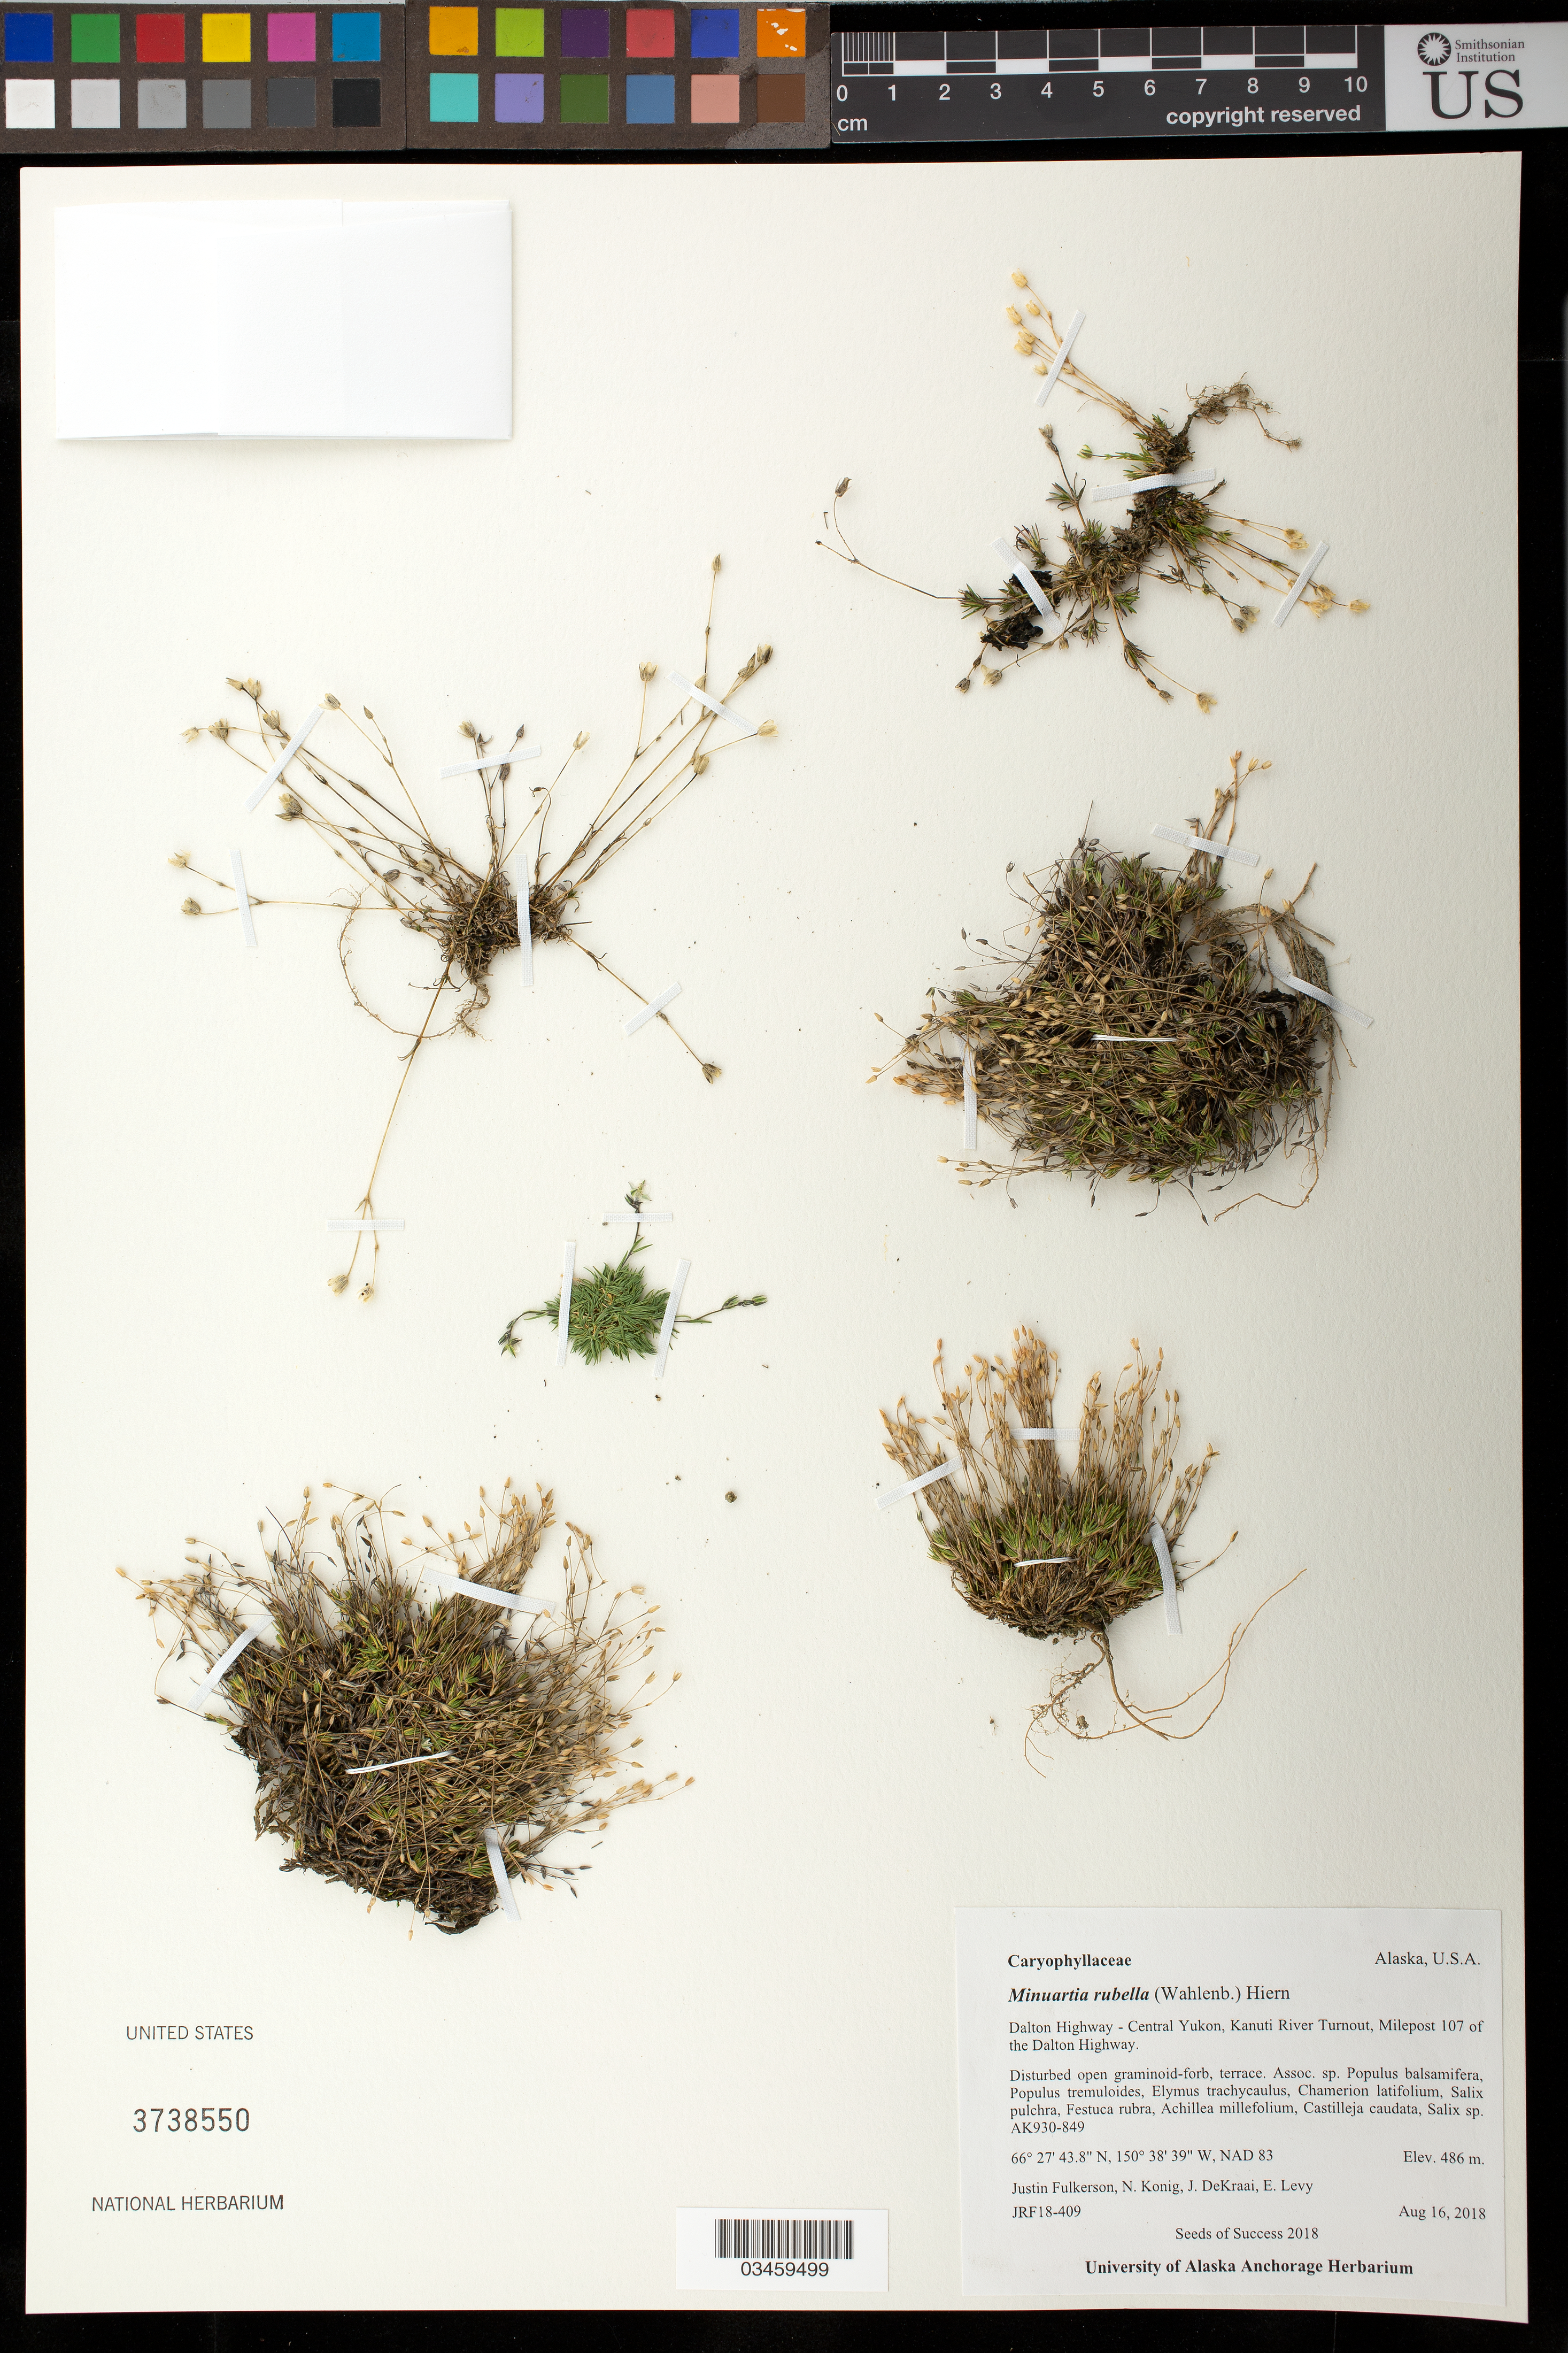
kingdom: Plantae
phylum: Tracheophyta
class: Magnoliopsida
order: Caryophyllales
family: Caryophyllaceae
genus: Minuartia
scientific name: Minuartia rubella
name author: (Wahlenb.) Hiern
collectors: J. Fulkerson, N. Konig, E. Levy & J. Dekraai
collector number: JRF18-409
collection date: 2018-08-16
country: United States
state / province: Alaska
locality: Dalton Hwy- Central Yukon, Kanuti River Turnout, milepost 107 of the Dalton Hwy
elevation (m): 486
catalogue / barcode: US 3738550